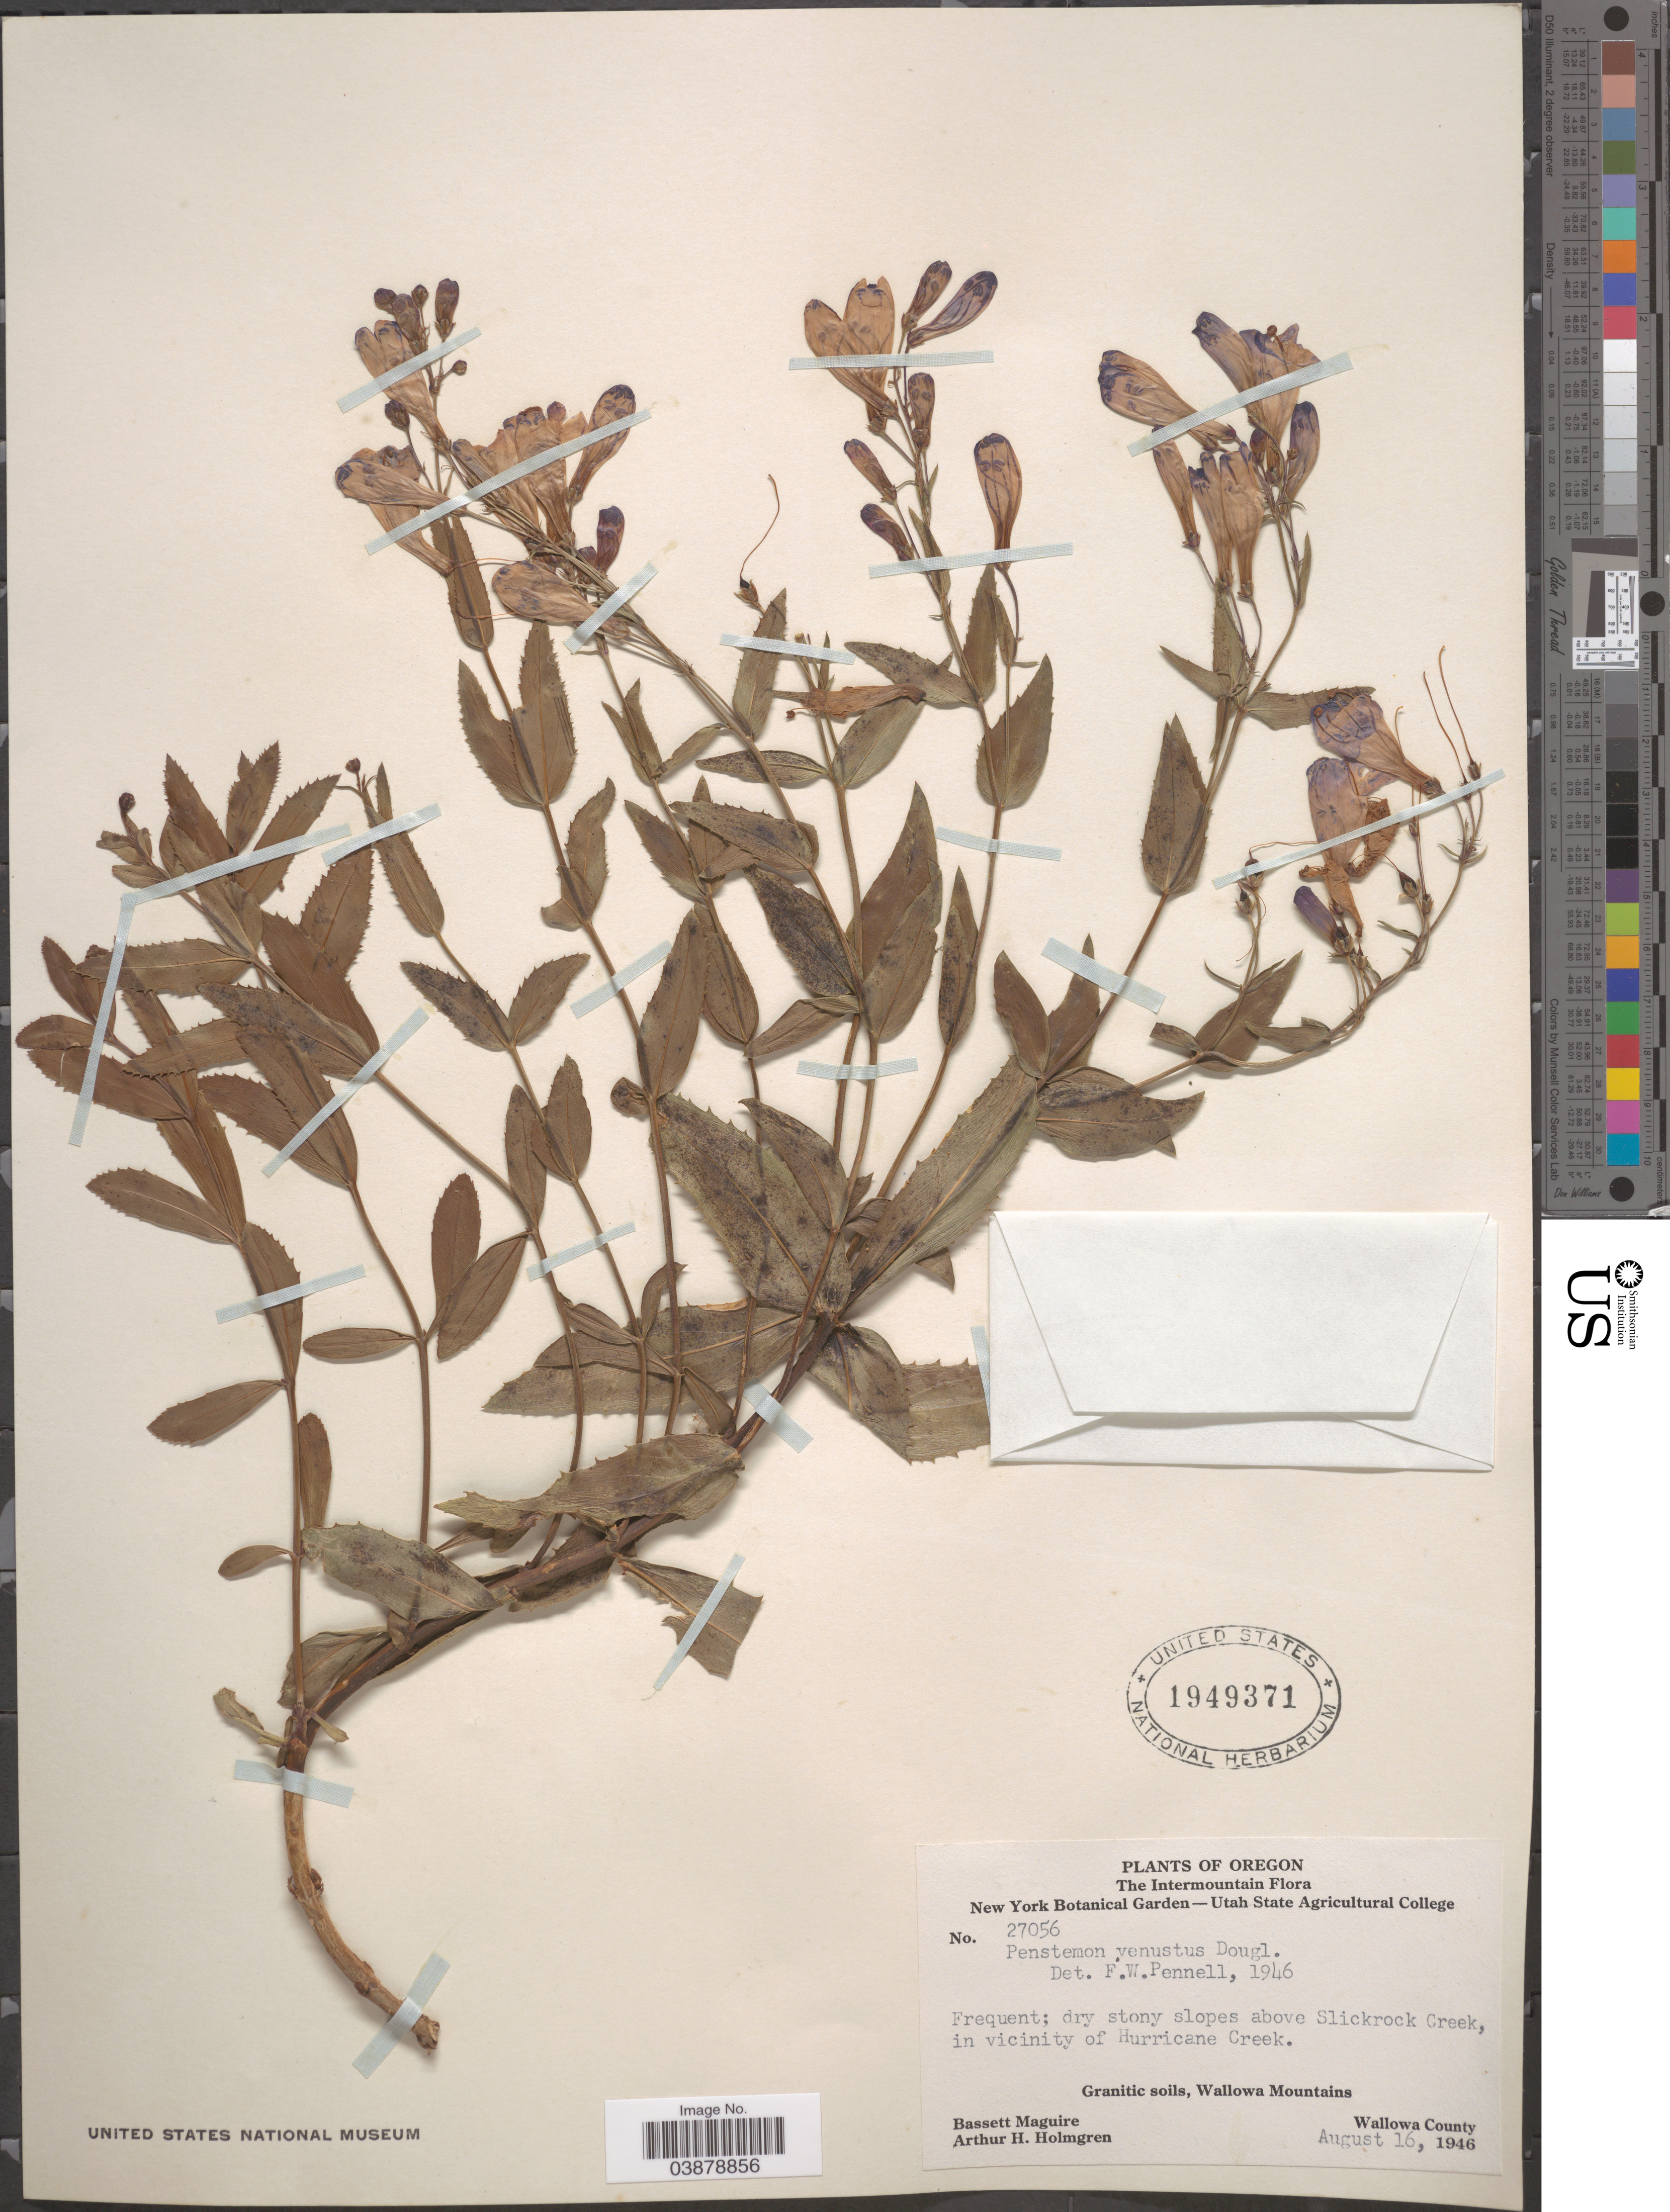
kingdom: Plantae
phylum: Tracheophyta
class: Magnoliopsida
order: Lamiales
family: Plantaginaceae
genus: Penstemon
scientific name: Penstemon venustus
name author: Douglas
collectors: B. Maguire & A. H. Holmgren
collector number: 27056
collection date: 1946-08-16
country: United States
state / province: Oregon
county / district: Wallowa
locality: The Intermountain. Frequent; dry stony slopes above Slickrock Creek, in vicinity of Hurricane Creek. Granitic soils, Wallowa Mountains. Wallowa County.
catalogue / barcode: US 1949371